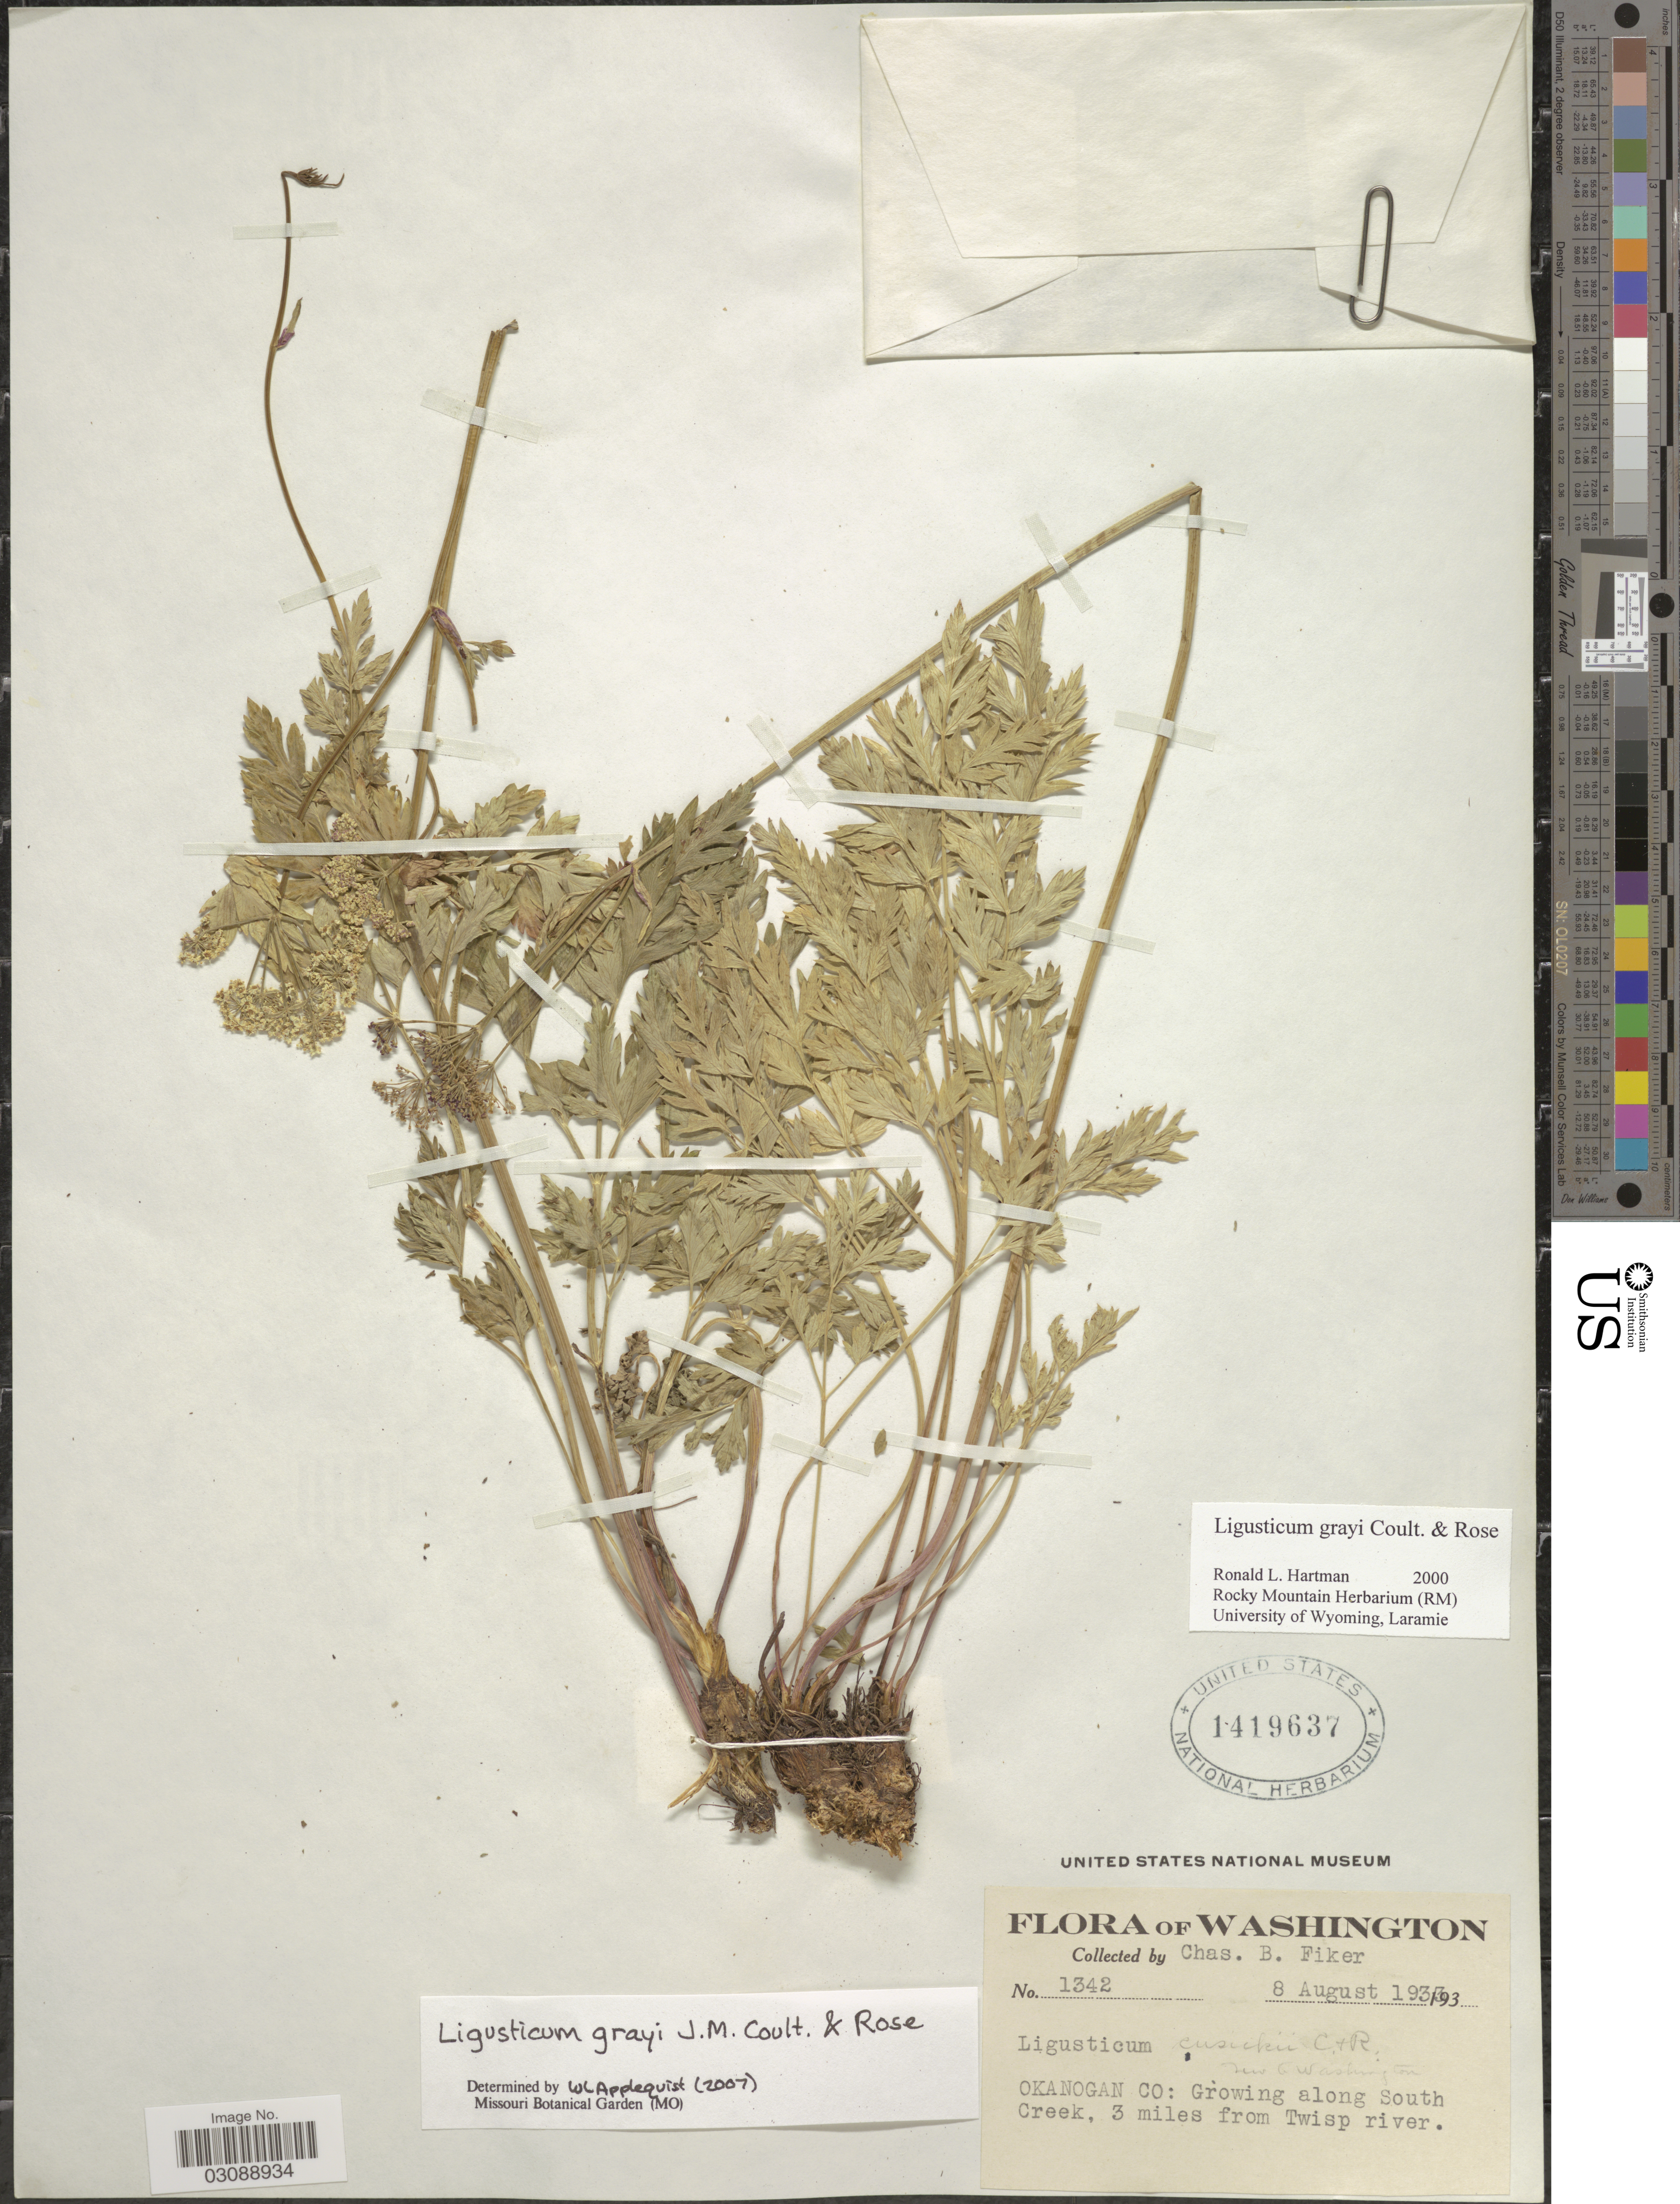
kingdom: Plantae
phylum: Tracheophyta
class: Magnoliopsida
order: Apiales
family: Apiaceae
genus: Ligusticum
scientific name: Ligusticum grayi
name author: J.M. Coult. & Rose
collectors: C. Fiker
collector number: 1342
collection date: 1933-08-08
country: United States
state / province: Washington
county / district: Okanogan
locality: Okanogan Co: Growing along South Creek, 3 miles from Twisp river.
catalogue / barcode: US 1419637